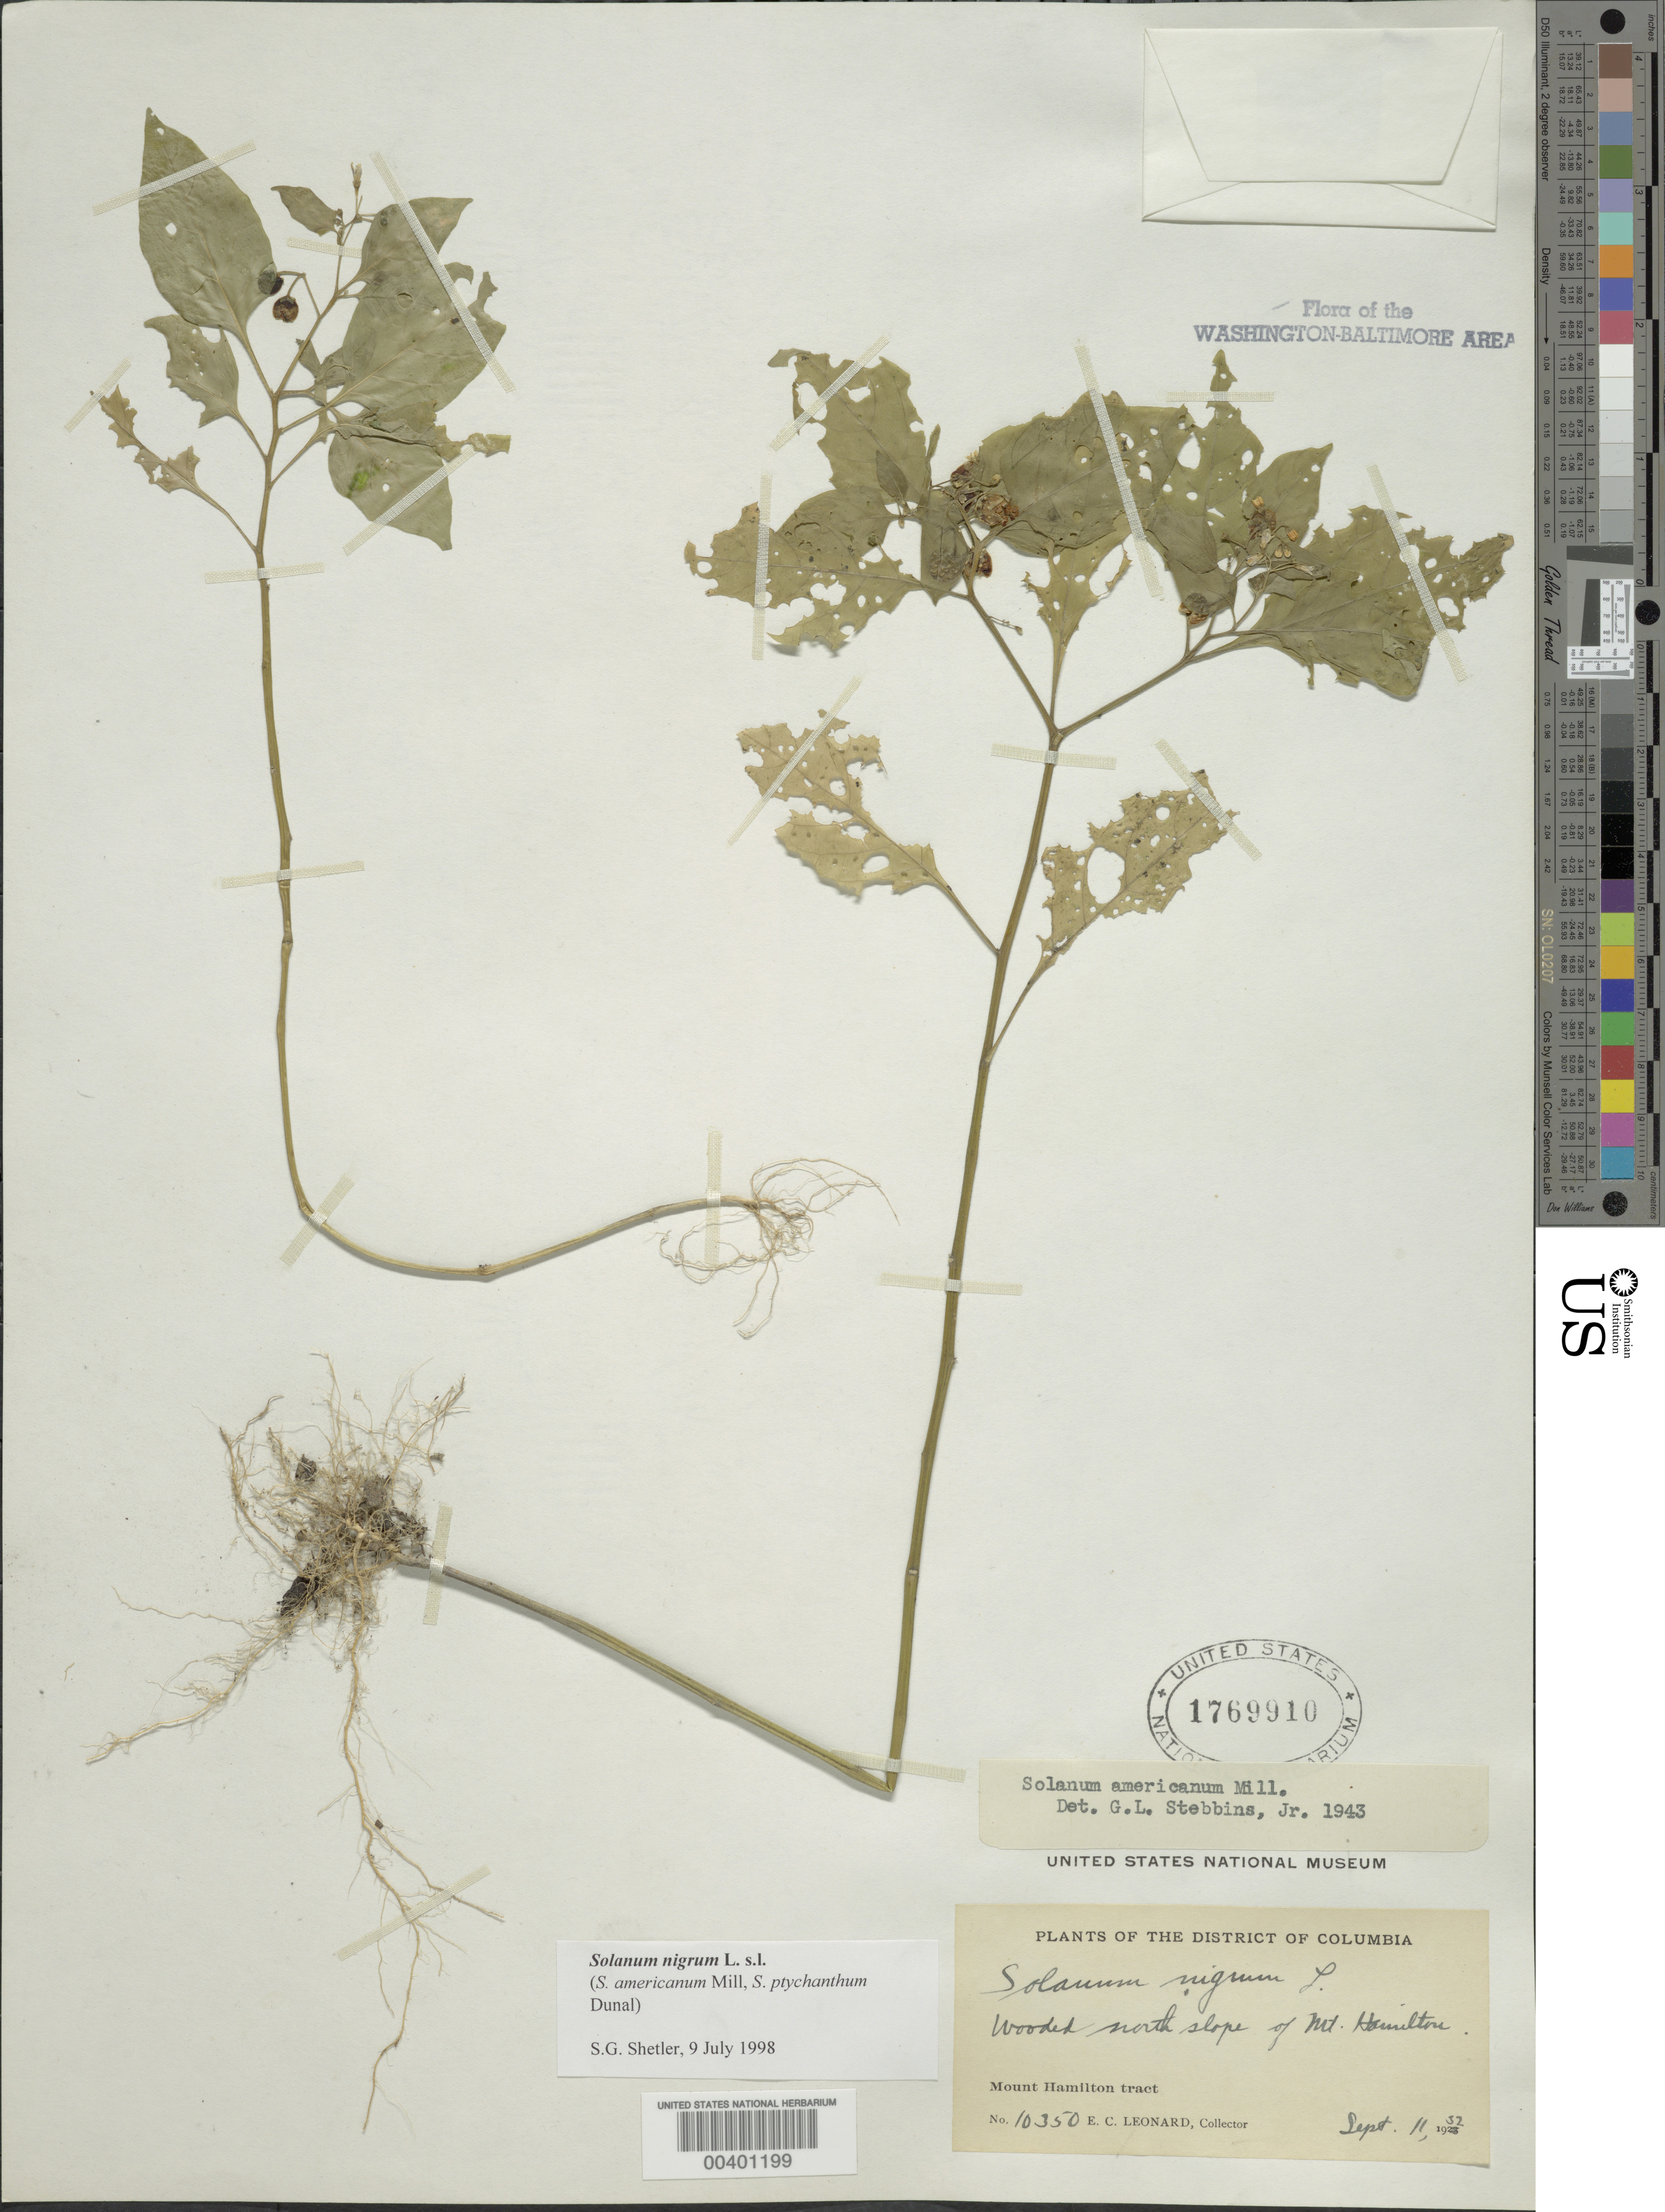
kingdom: Plantae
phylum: Tracheophyta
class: Magnoliopsida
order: Solanales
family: Solanaceae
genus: Solanum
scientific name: Solanum emulans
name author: Raf.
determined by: Knapp, S. D.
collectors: E. C. Leonard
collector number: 10350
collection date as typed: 11 Sep 1932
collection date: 1932-09-11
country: United States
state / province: District of Columbia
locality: North slope of Mount Hamilton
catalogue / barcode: US 1769910